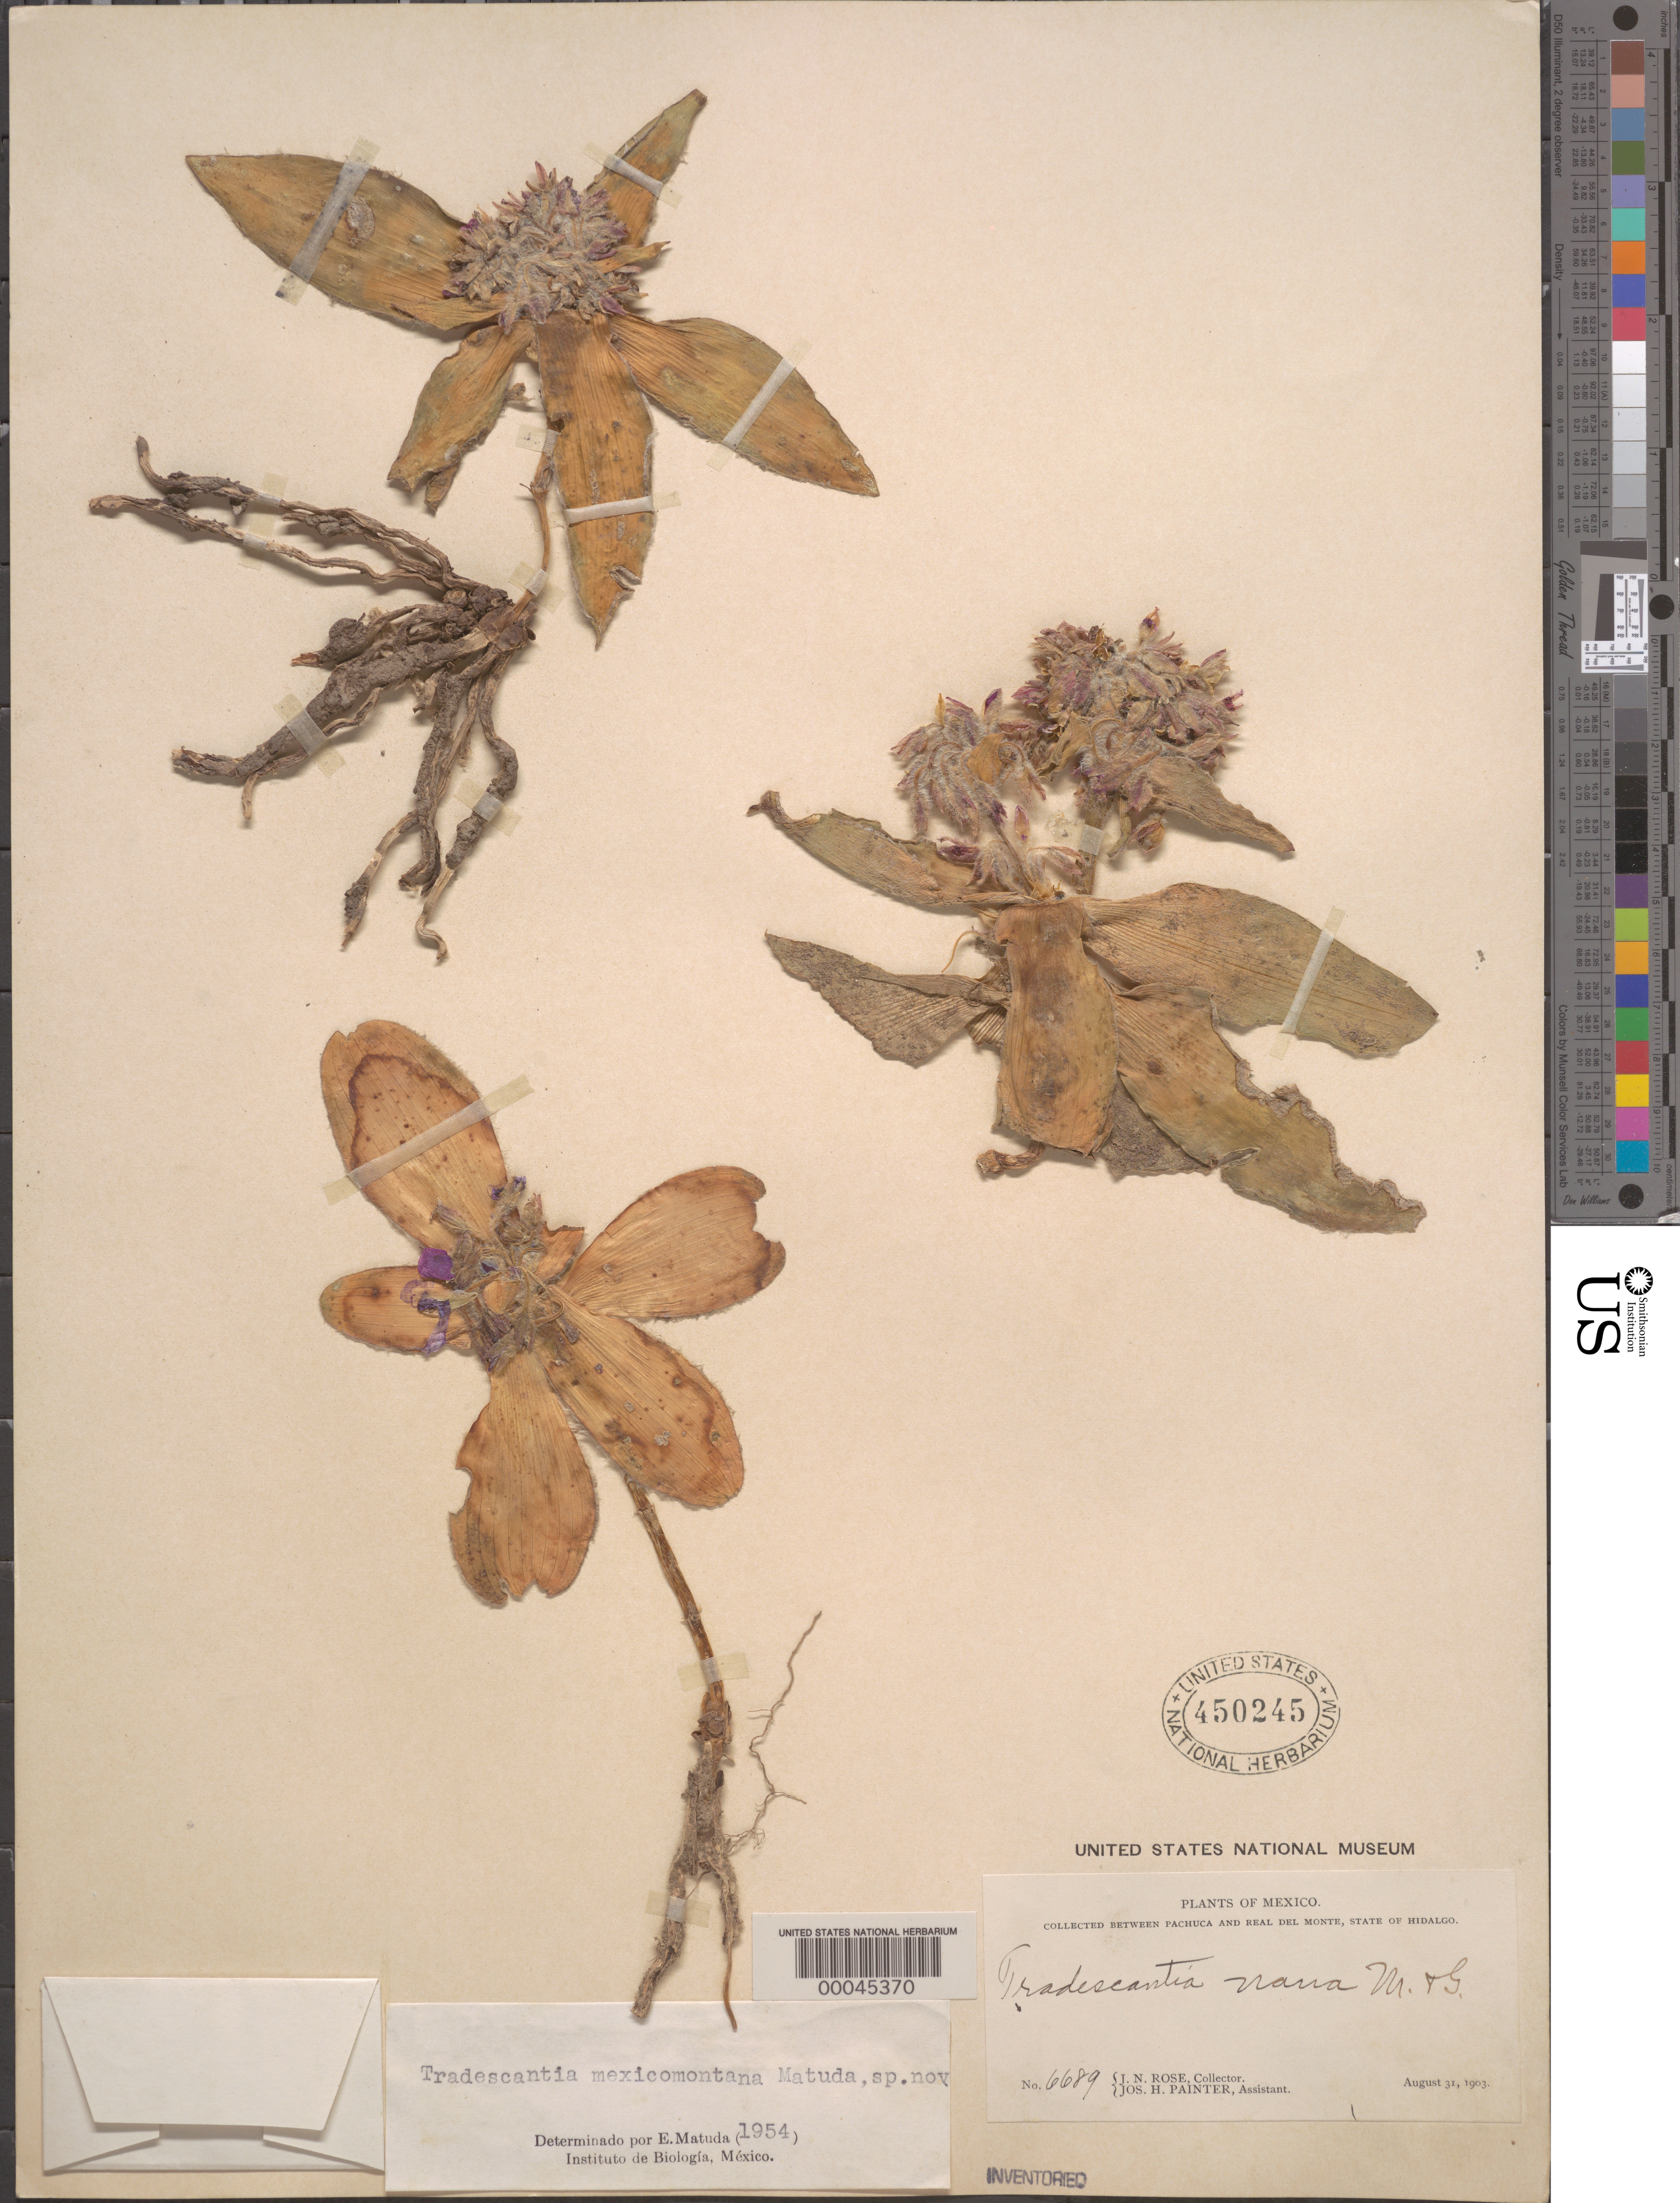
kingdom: Plantae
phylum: Tracheophyta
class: Liliopsida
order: Commelinales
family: Commelinaceae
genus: Tradescantia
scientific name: Tradescantia iridescens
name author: Lindl.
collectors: J. N. Rose & J. H. Painter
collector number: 6689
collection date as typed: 31 Aug 1903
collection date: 1903-08-31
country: Mexico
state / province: Hidalgo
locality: Between Pachuca and Real del Monte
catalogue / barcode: US 450245